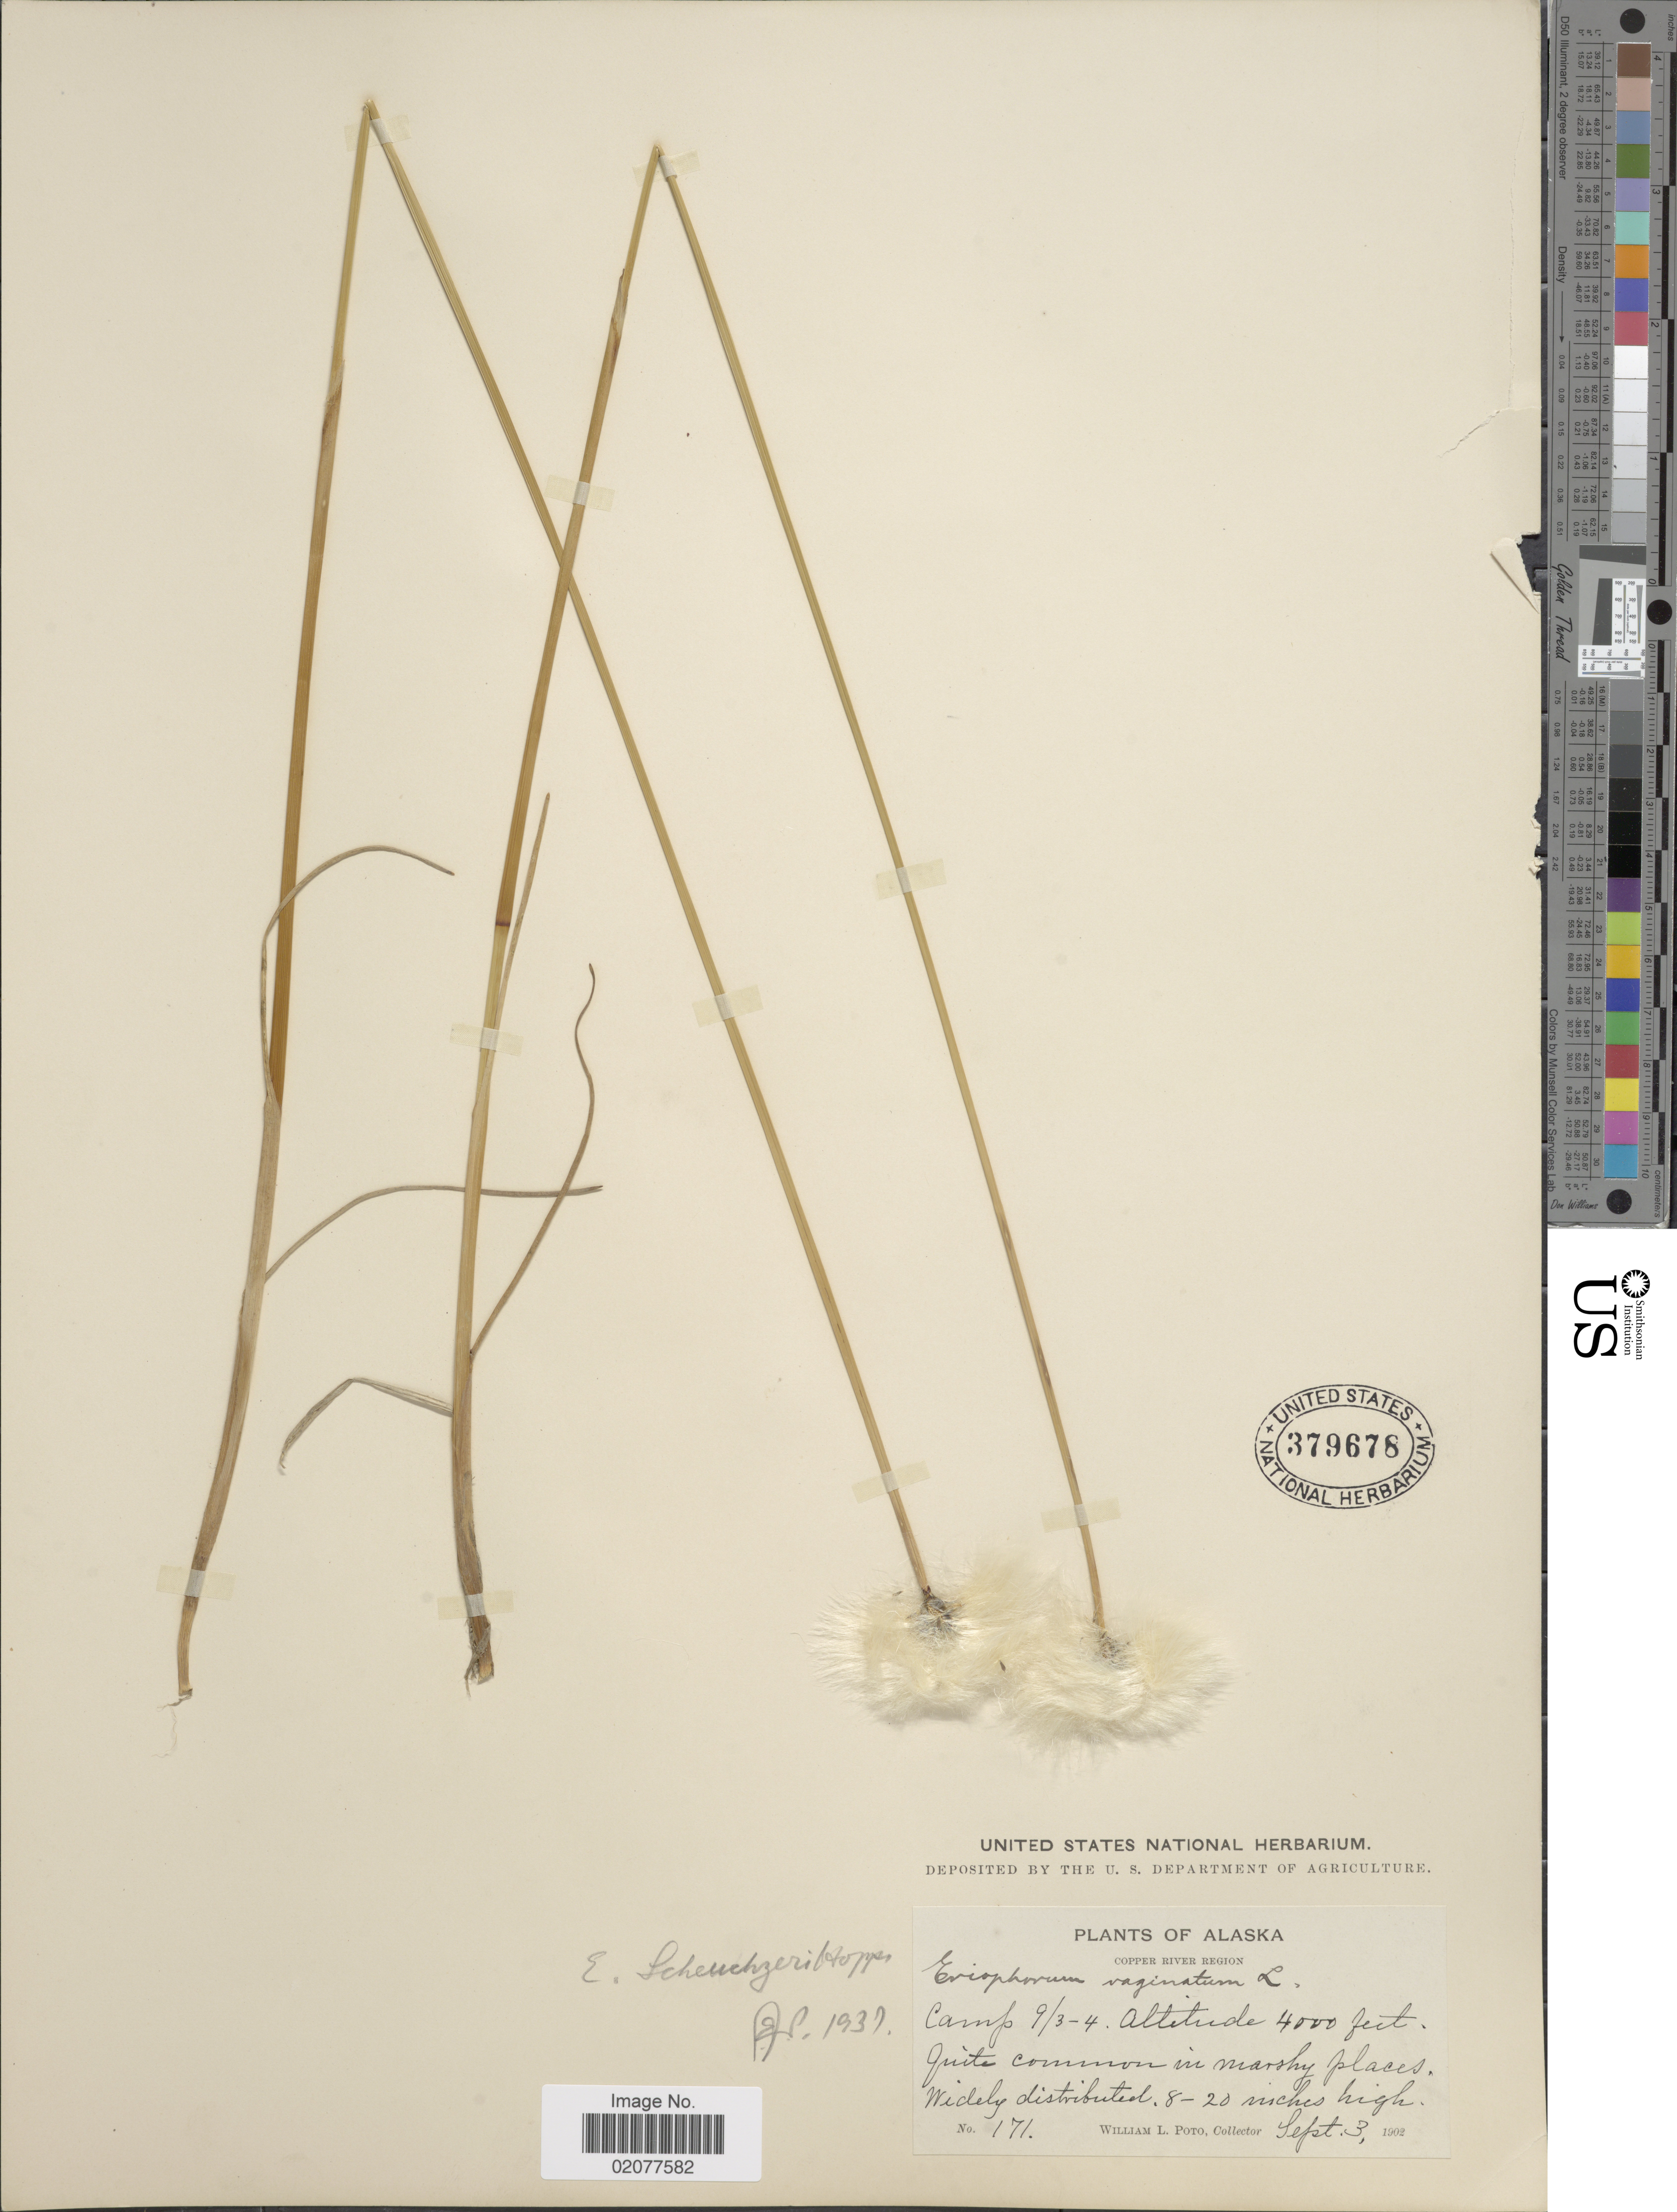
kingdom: Plantae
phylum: Tracheophyta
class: Liliopsida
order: Poales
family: Cyperaceae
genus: Eriophorum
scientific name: Eriophorum scheuchzeri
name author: Hoppe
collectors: W. Poto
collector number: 171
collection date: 1902-09-03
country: United States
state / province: Alaska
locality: Alaska. Copper River Region.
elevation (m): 1219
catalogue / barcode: US 379678